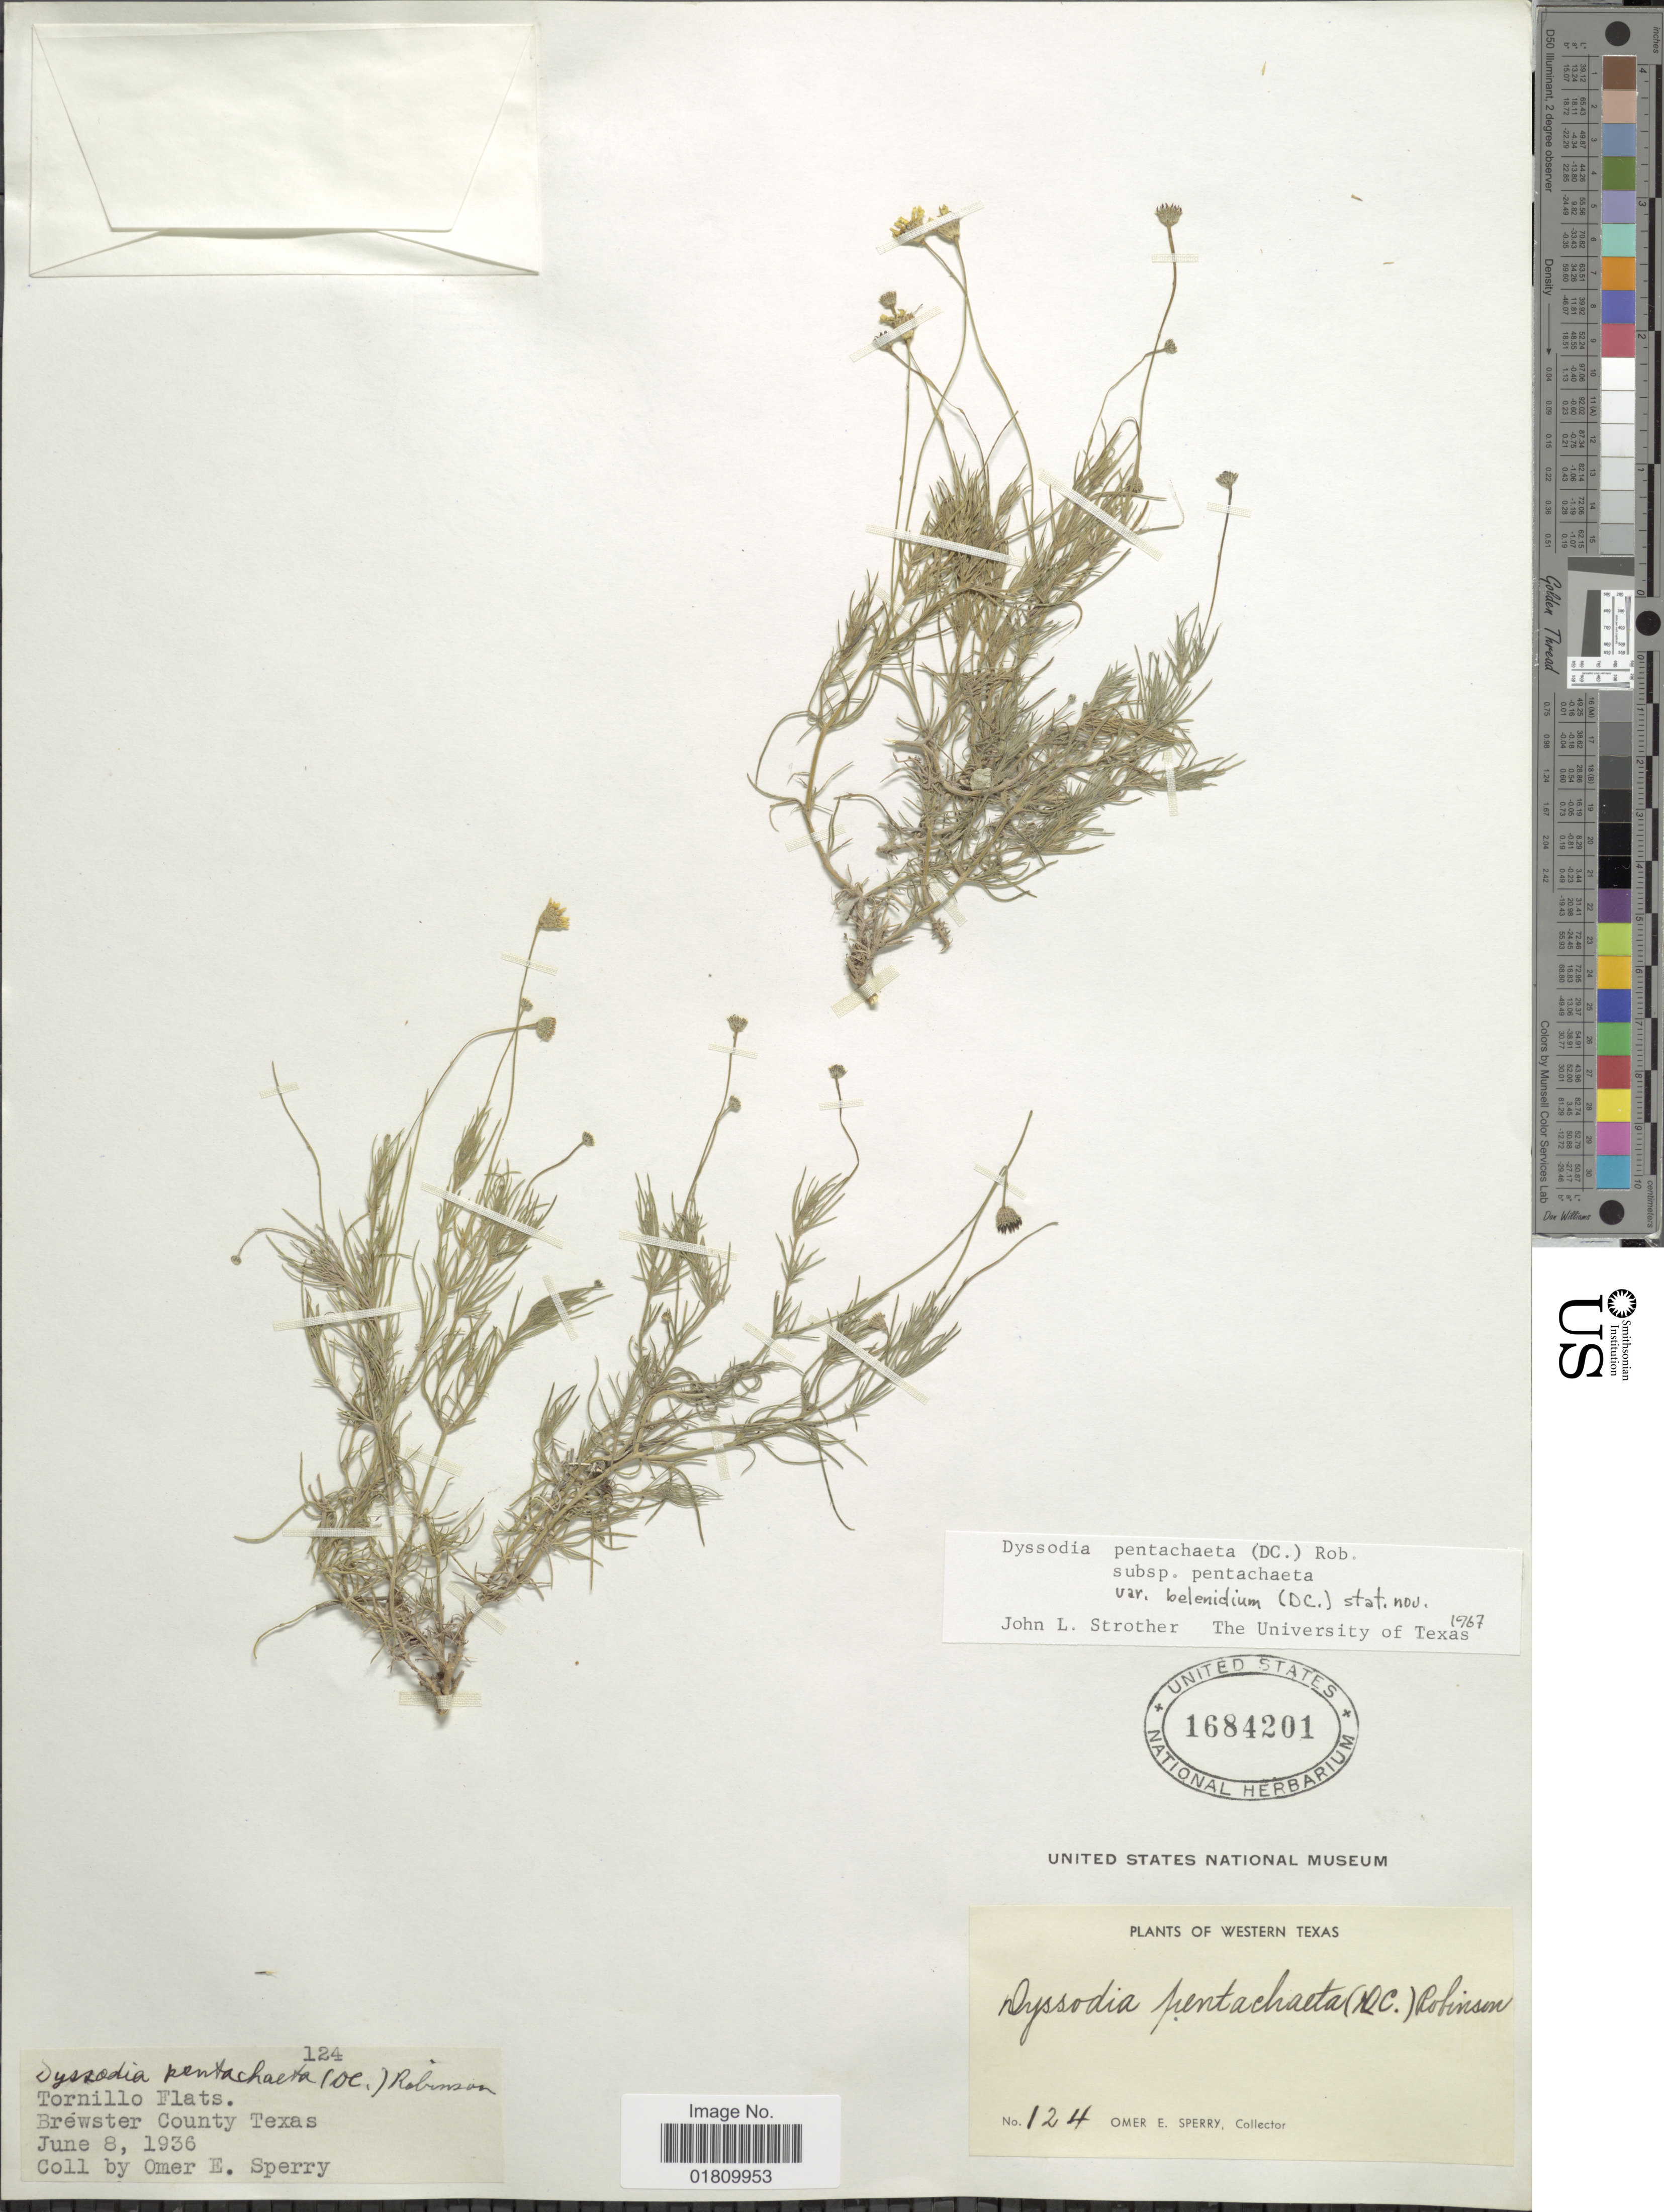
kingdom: Plantae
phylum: Tracheophyta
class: Magnoliopsida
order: Asterales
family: Asteraceae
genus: Thymophylla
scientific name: Thymophylla pentachaeta var. belenidium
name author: (DC.) Strother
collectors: O. E. Sperry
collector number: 124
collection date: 1936-06-08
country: United States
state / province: Texas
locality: Tornillo Flats, Brewster County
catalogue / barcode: US 1684201